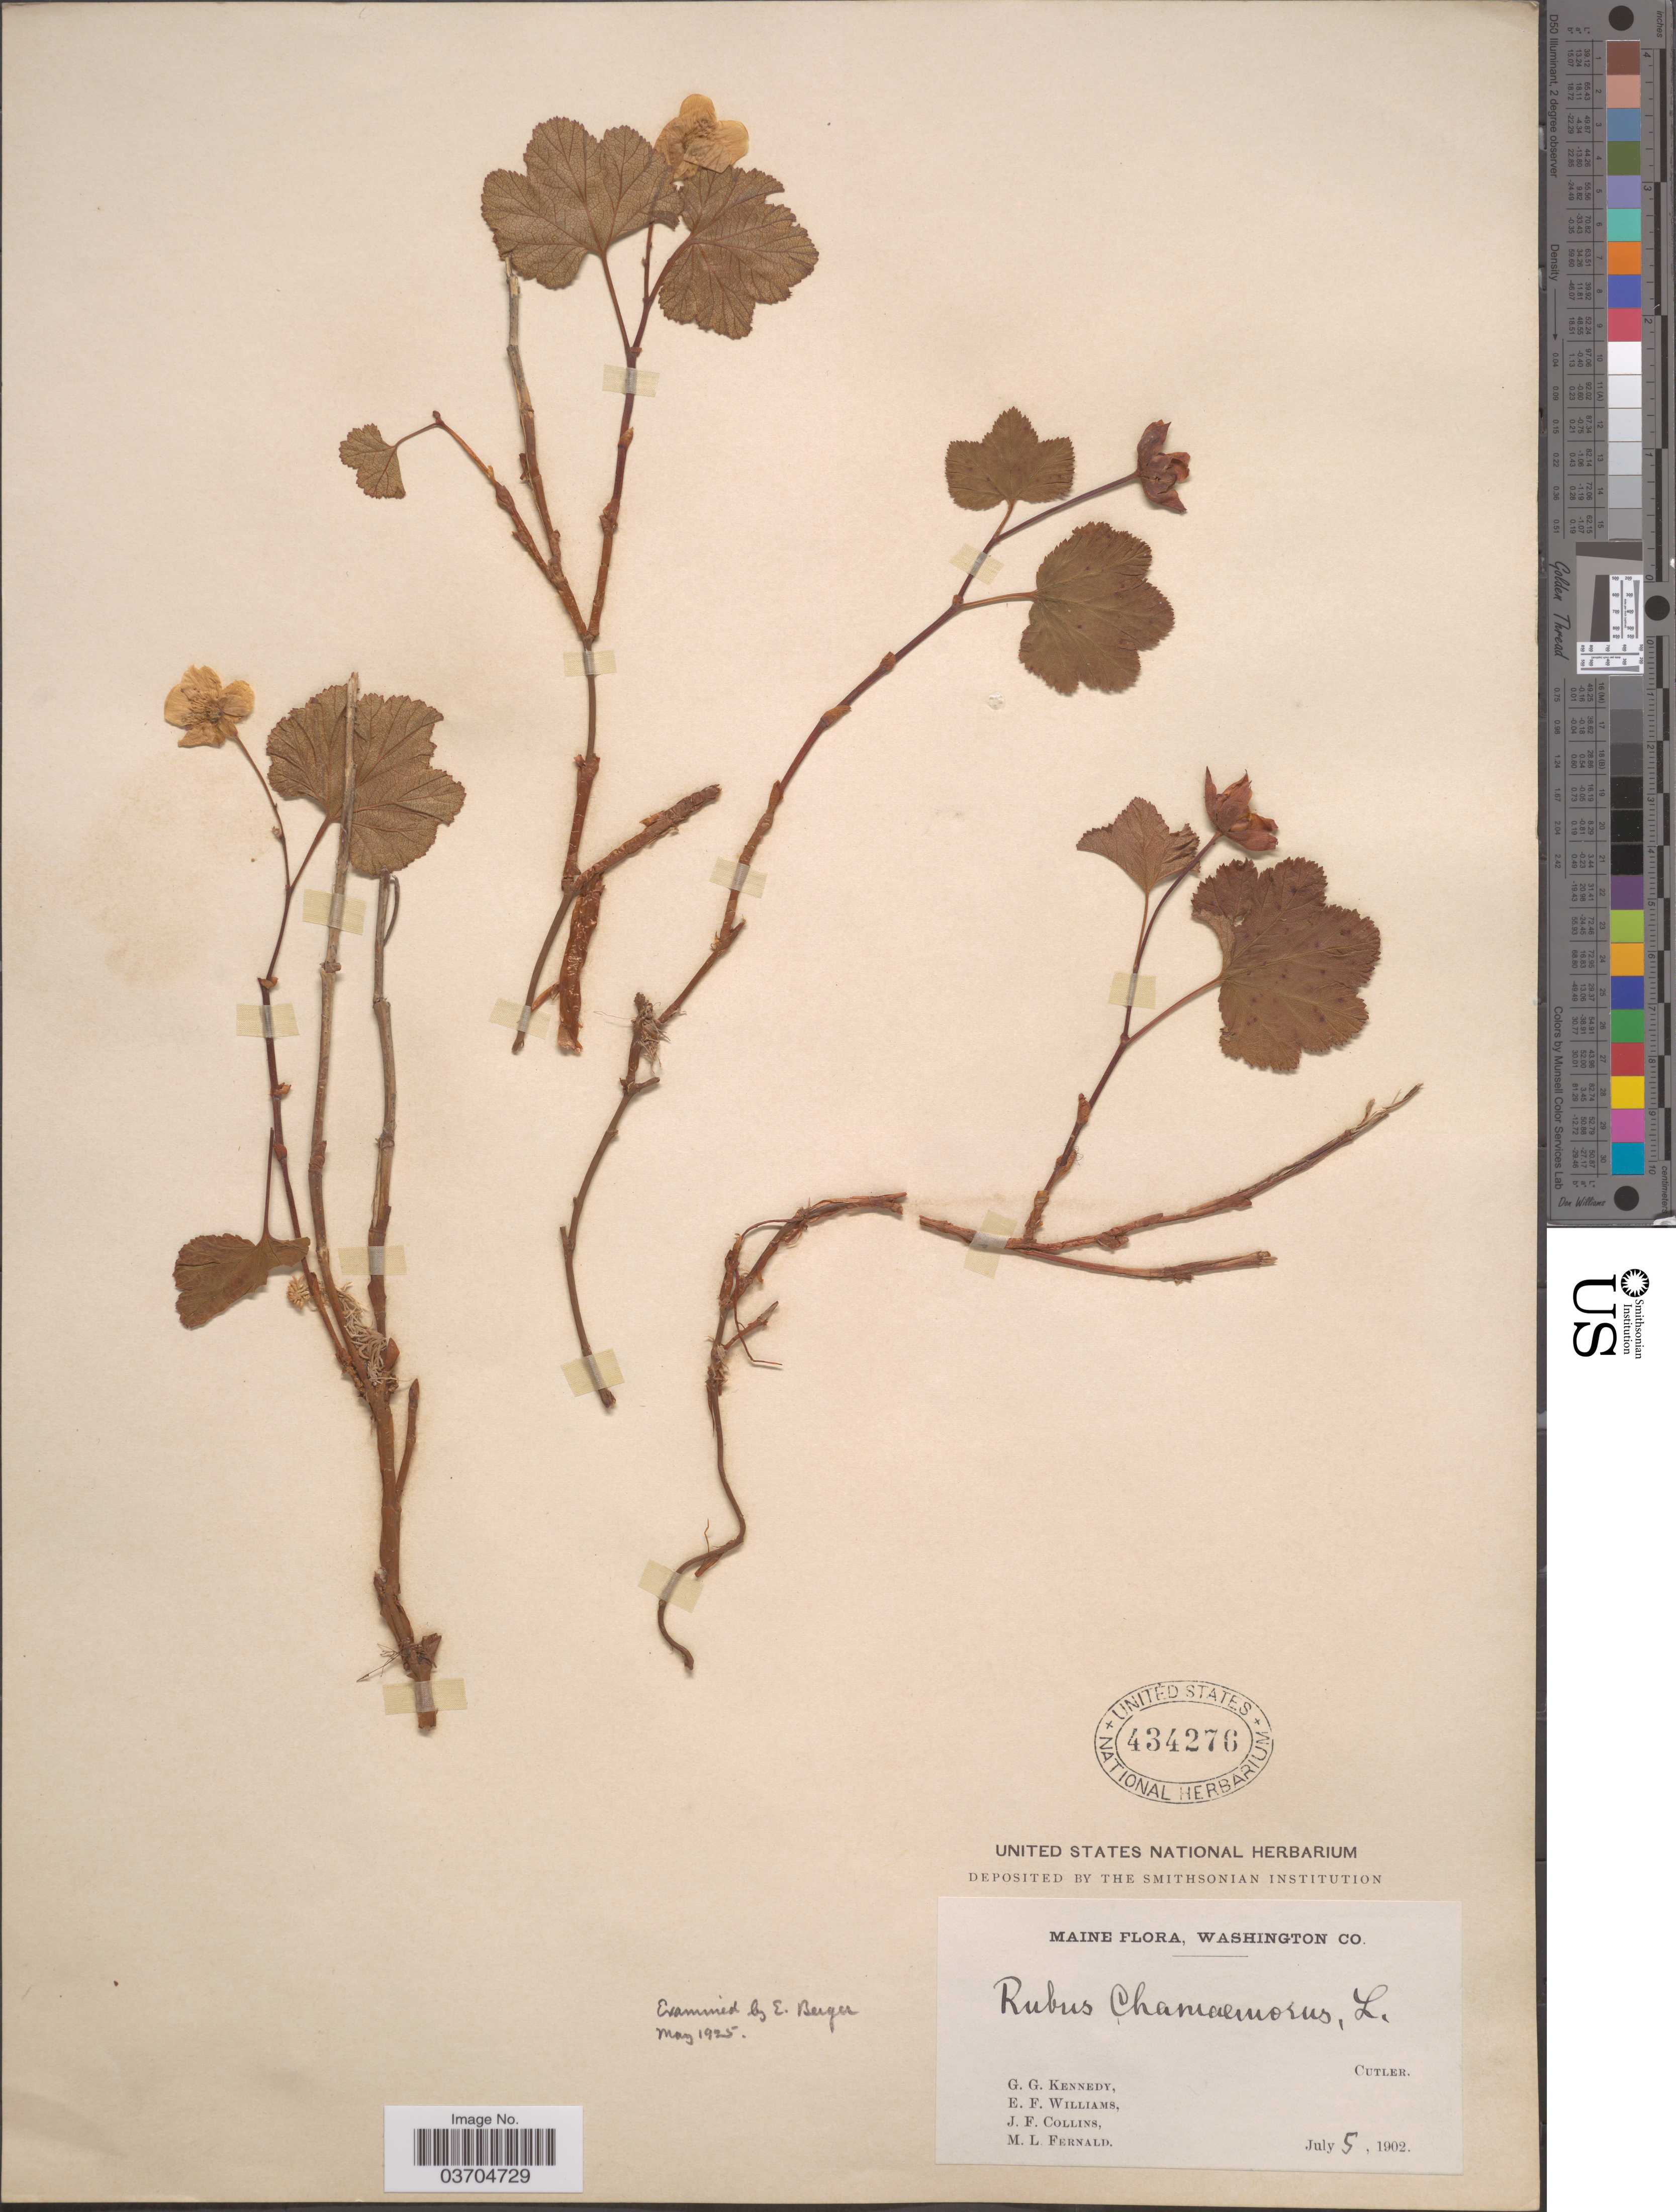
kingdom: Plantae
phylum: Tracheophyta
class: Magnoliopsida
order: Rosales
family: Rosaceae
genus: Rubus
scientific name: Rubus chamaemorus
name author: L.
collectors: G. Kennedy, E. Williams, J. Collins & M. L. Fernald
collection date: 1902-07-05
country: United States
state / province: Maine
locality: Washington Co. Cutler.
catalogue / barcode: US 434276